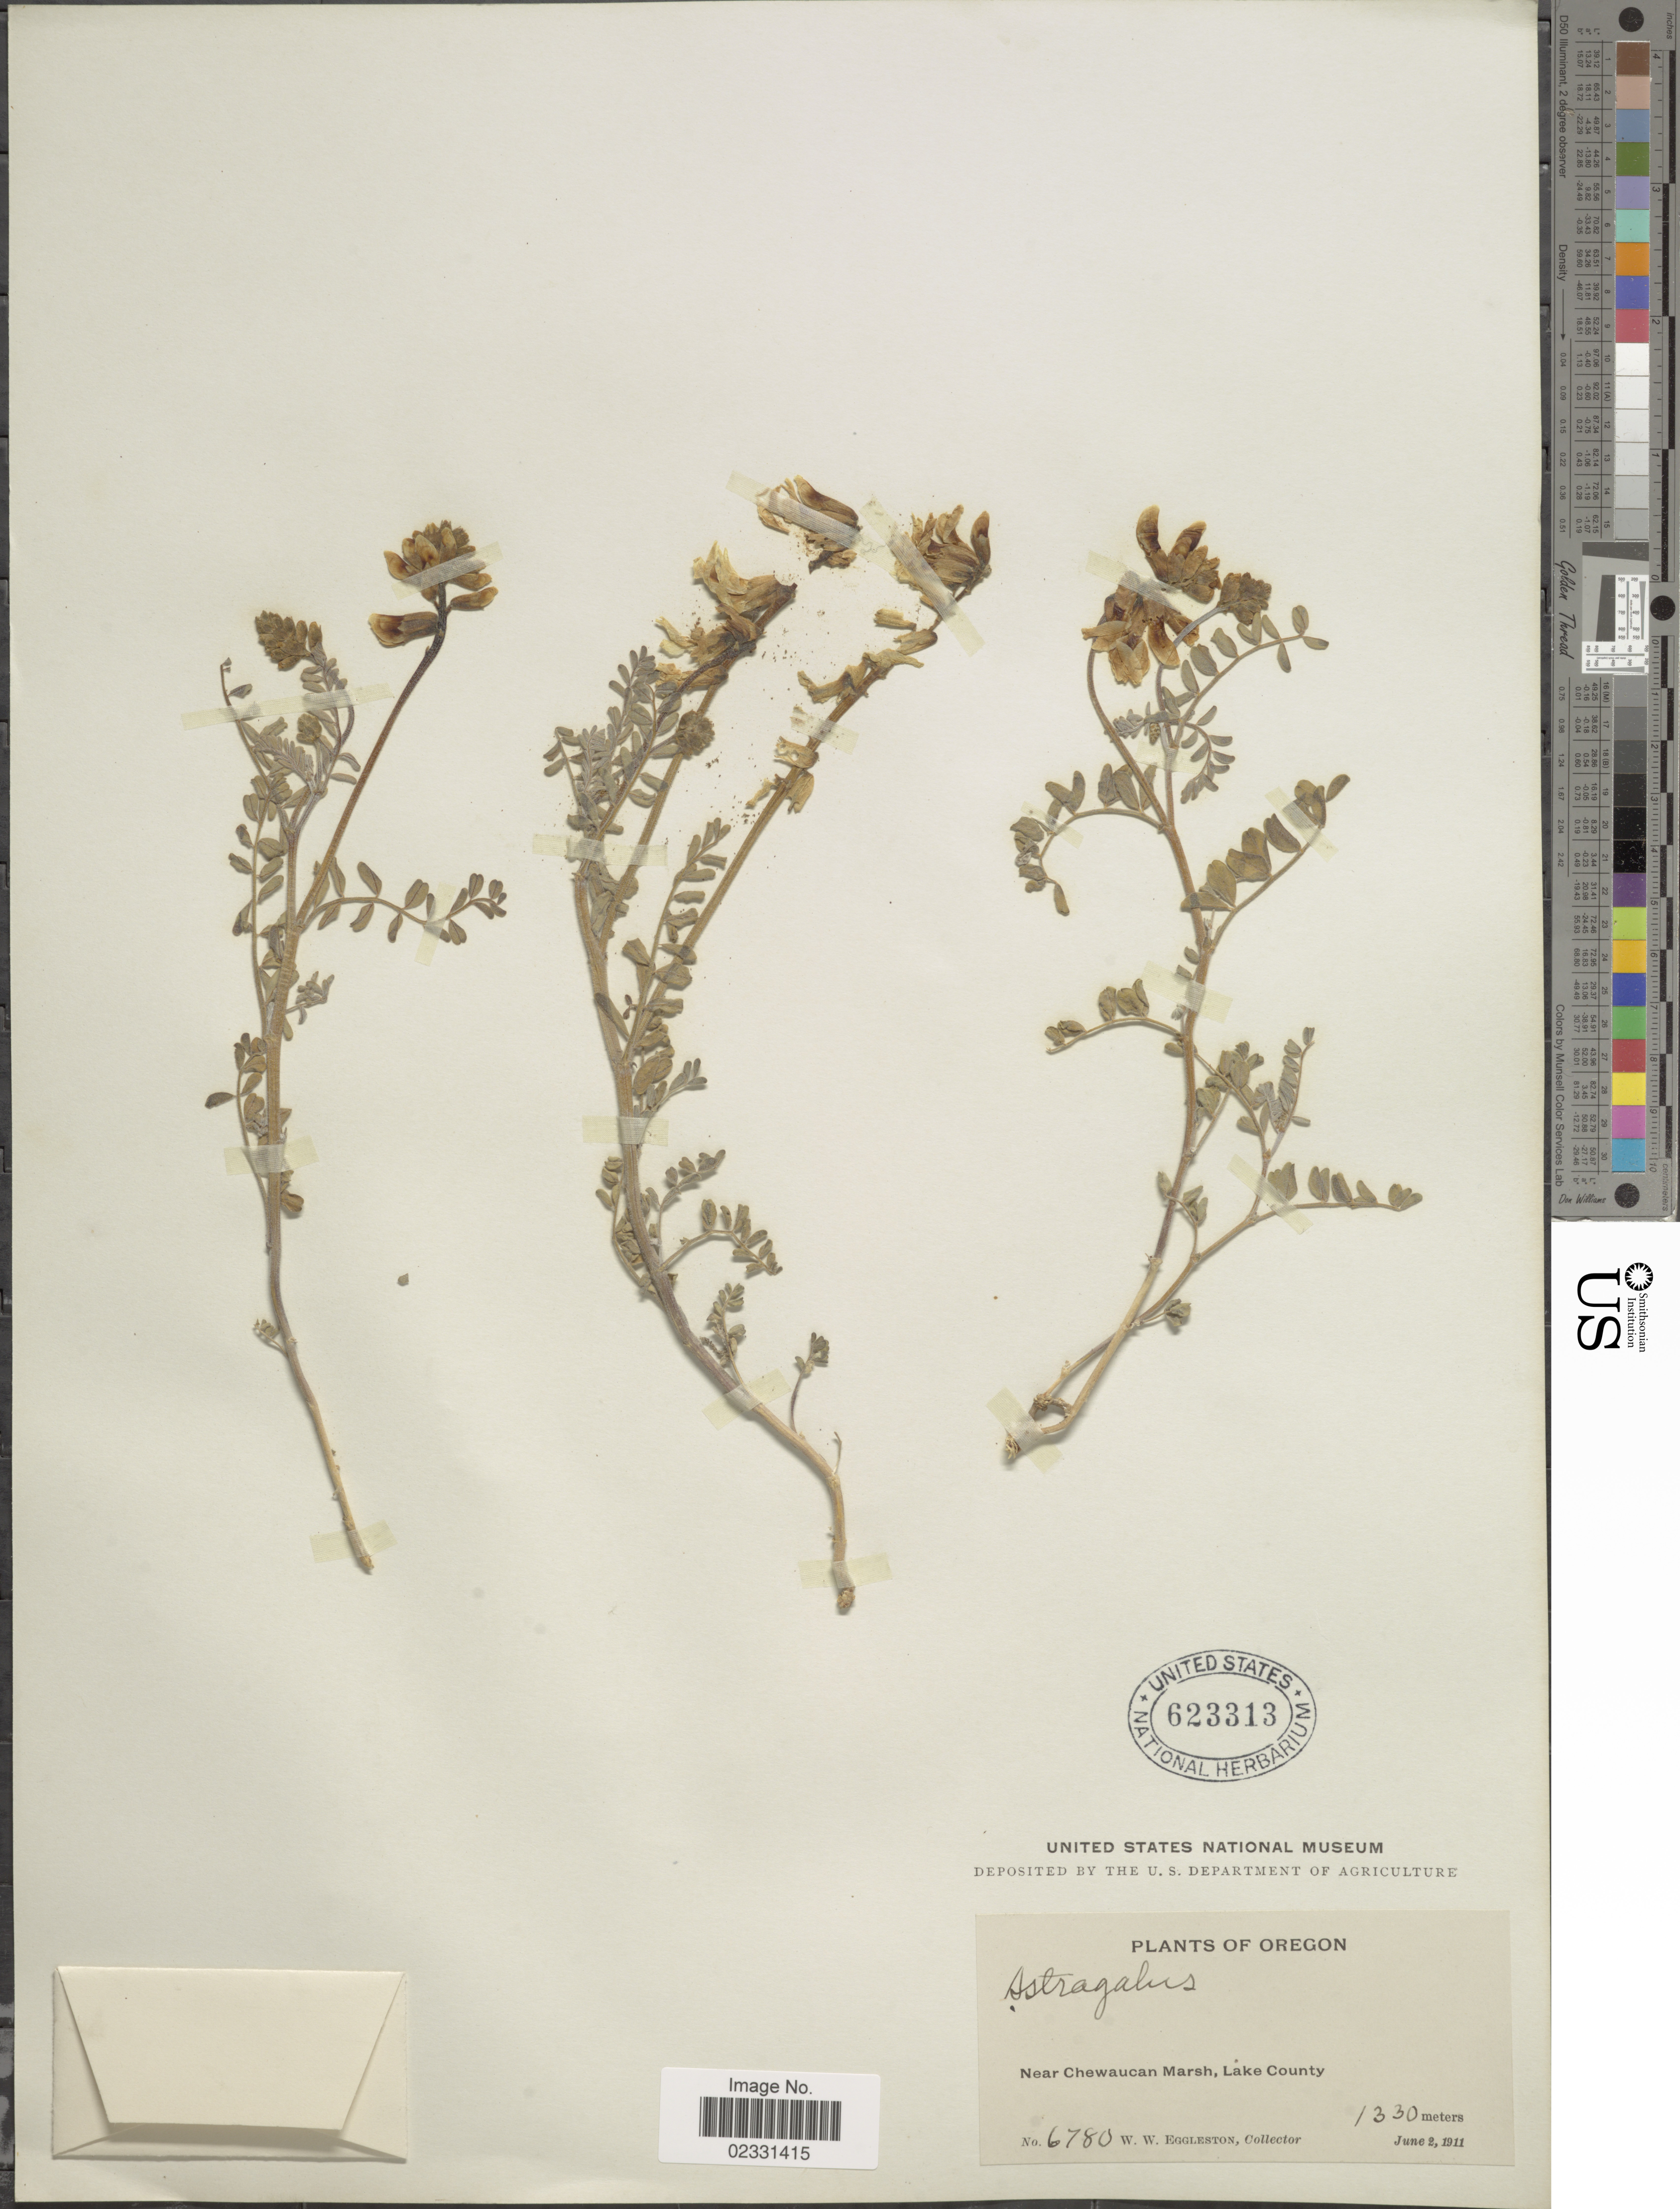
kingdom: Plantae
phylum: Tracheophyta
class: Magnoliopsida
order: Fabales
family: Fabaceae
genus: Astragalus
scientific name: Astragalus gibbsii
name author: Kellogg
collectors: W. W. Eggleston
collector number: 6780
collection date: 1911-06-02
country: United States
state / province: Oregon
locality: Near Chewaucan Marsh, Lake County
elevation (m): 1330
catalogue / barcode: US 623313